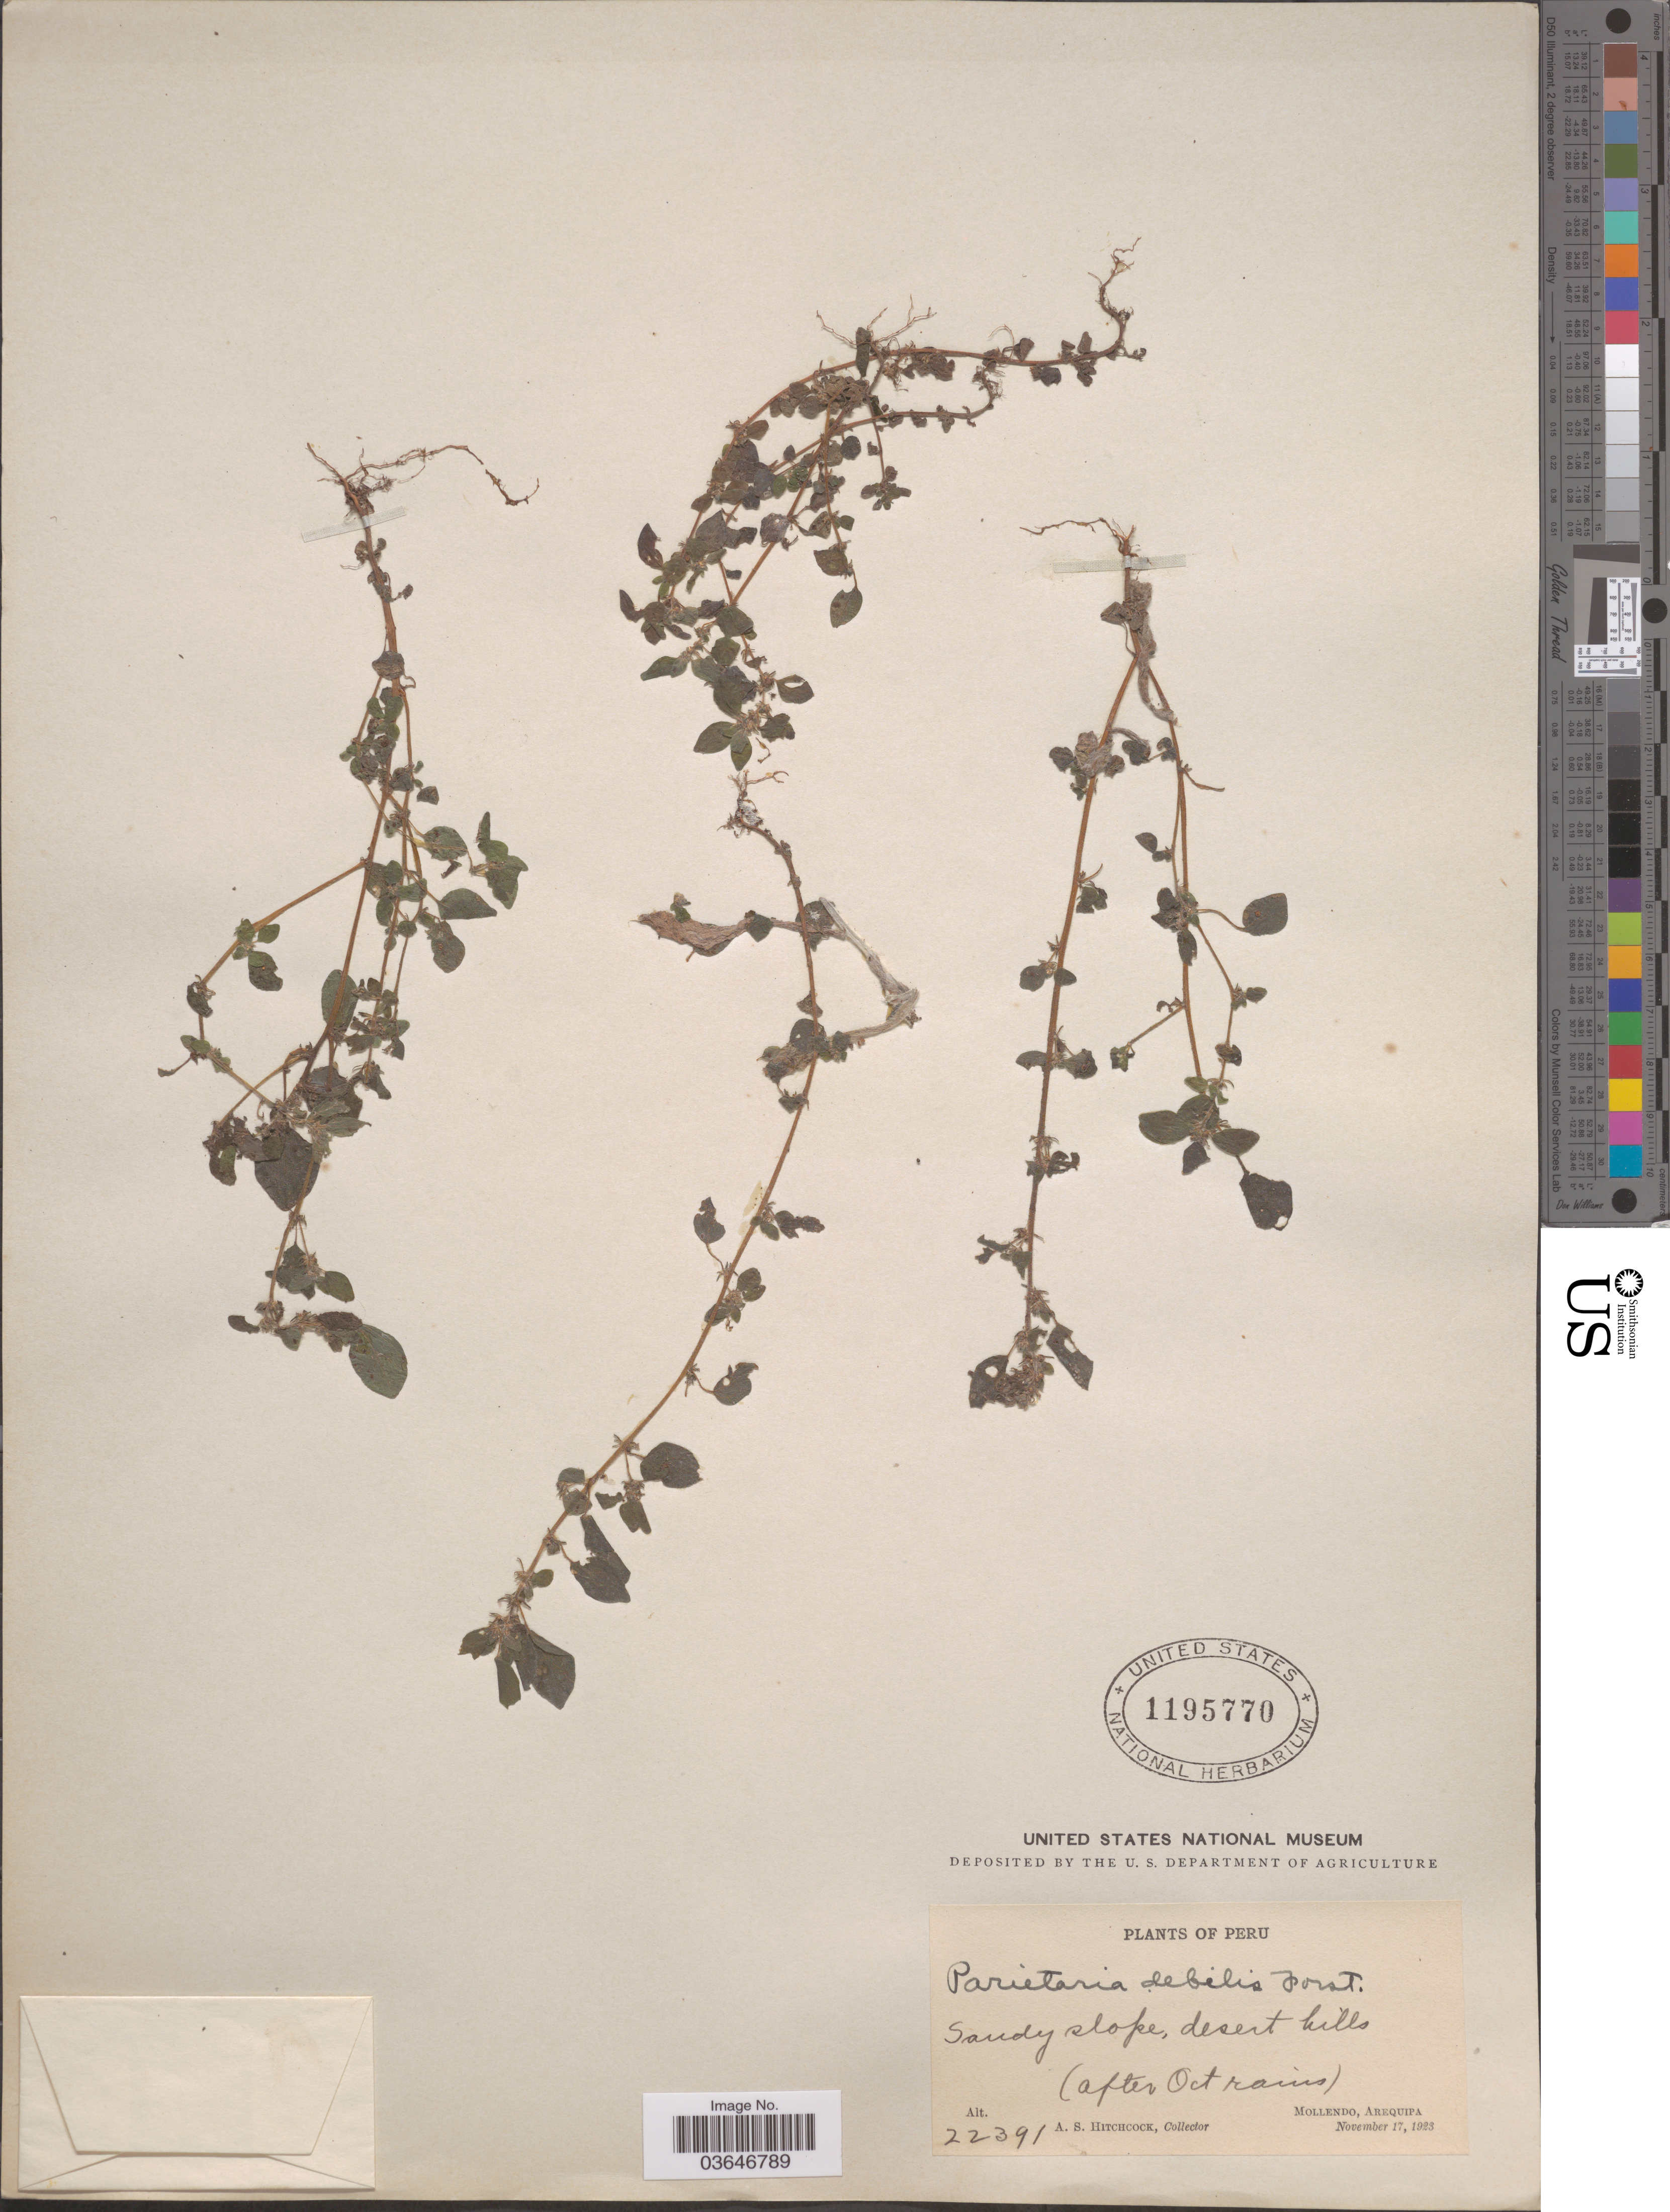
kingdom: Plantae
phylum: Tracheophyta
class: Magnoliopsida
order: Rosales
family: Urticaceae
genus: Parietaria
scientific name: Parietaria debilis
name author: G. Forst.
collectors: A. S. Hitchcock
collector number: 22391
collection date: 1923-11-17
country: Peru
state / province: Arequipa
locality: Mollendo.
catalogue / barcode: US 1195770